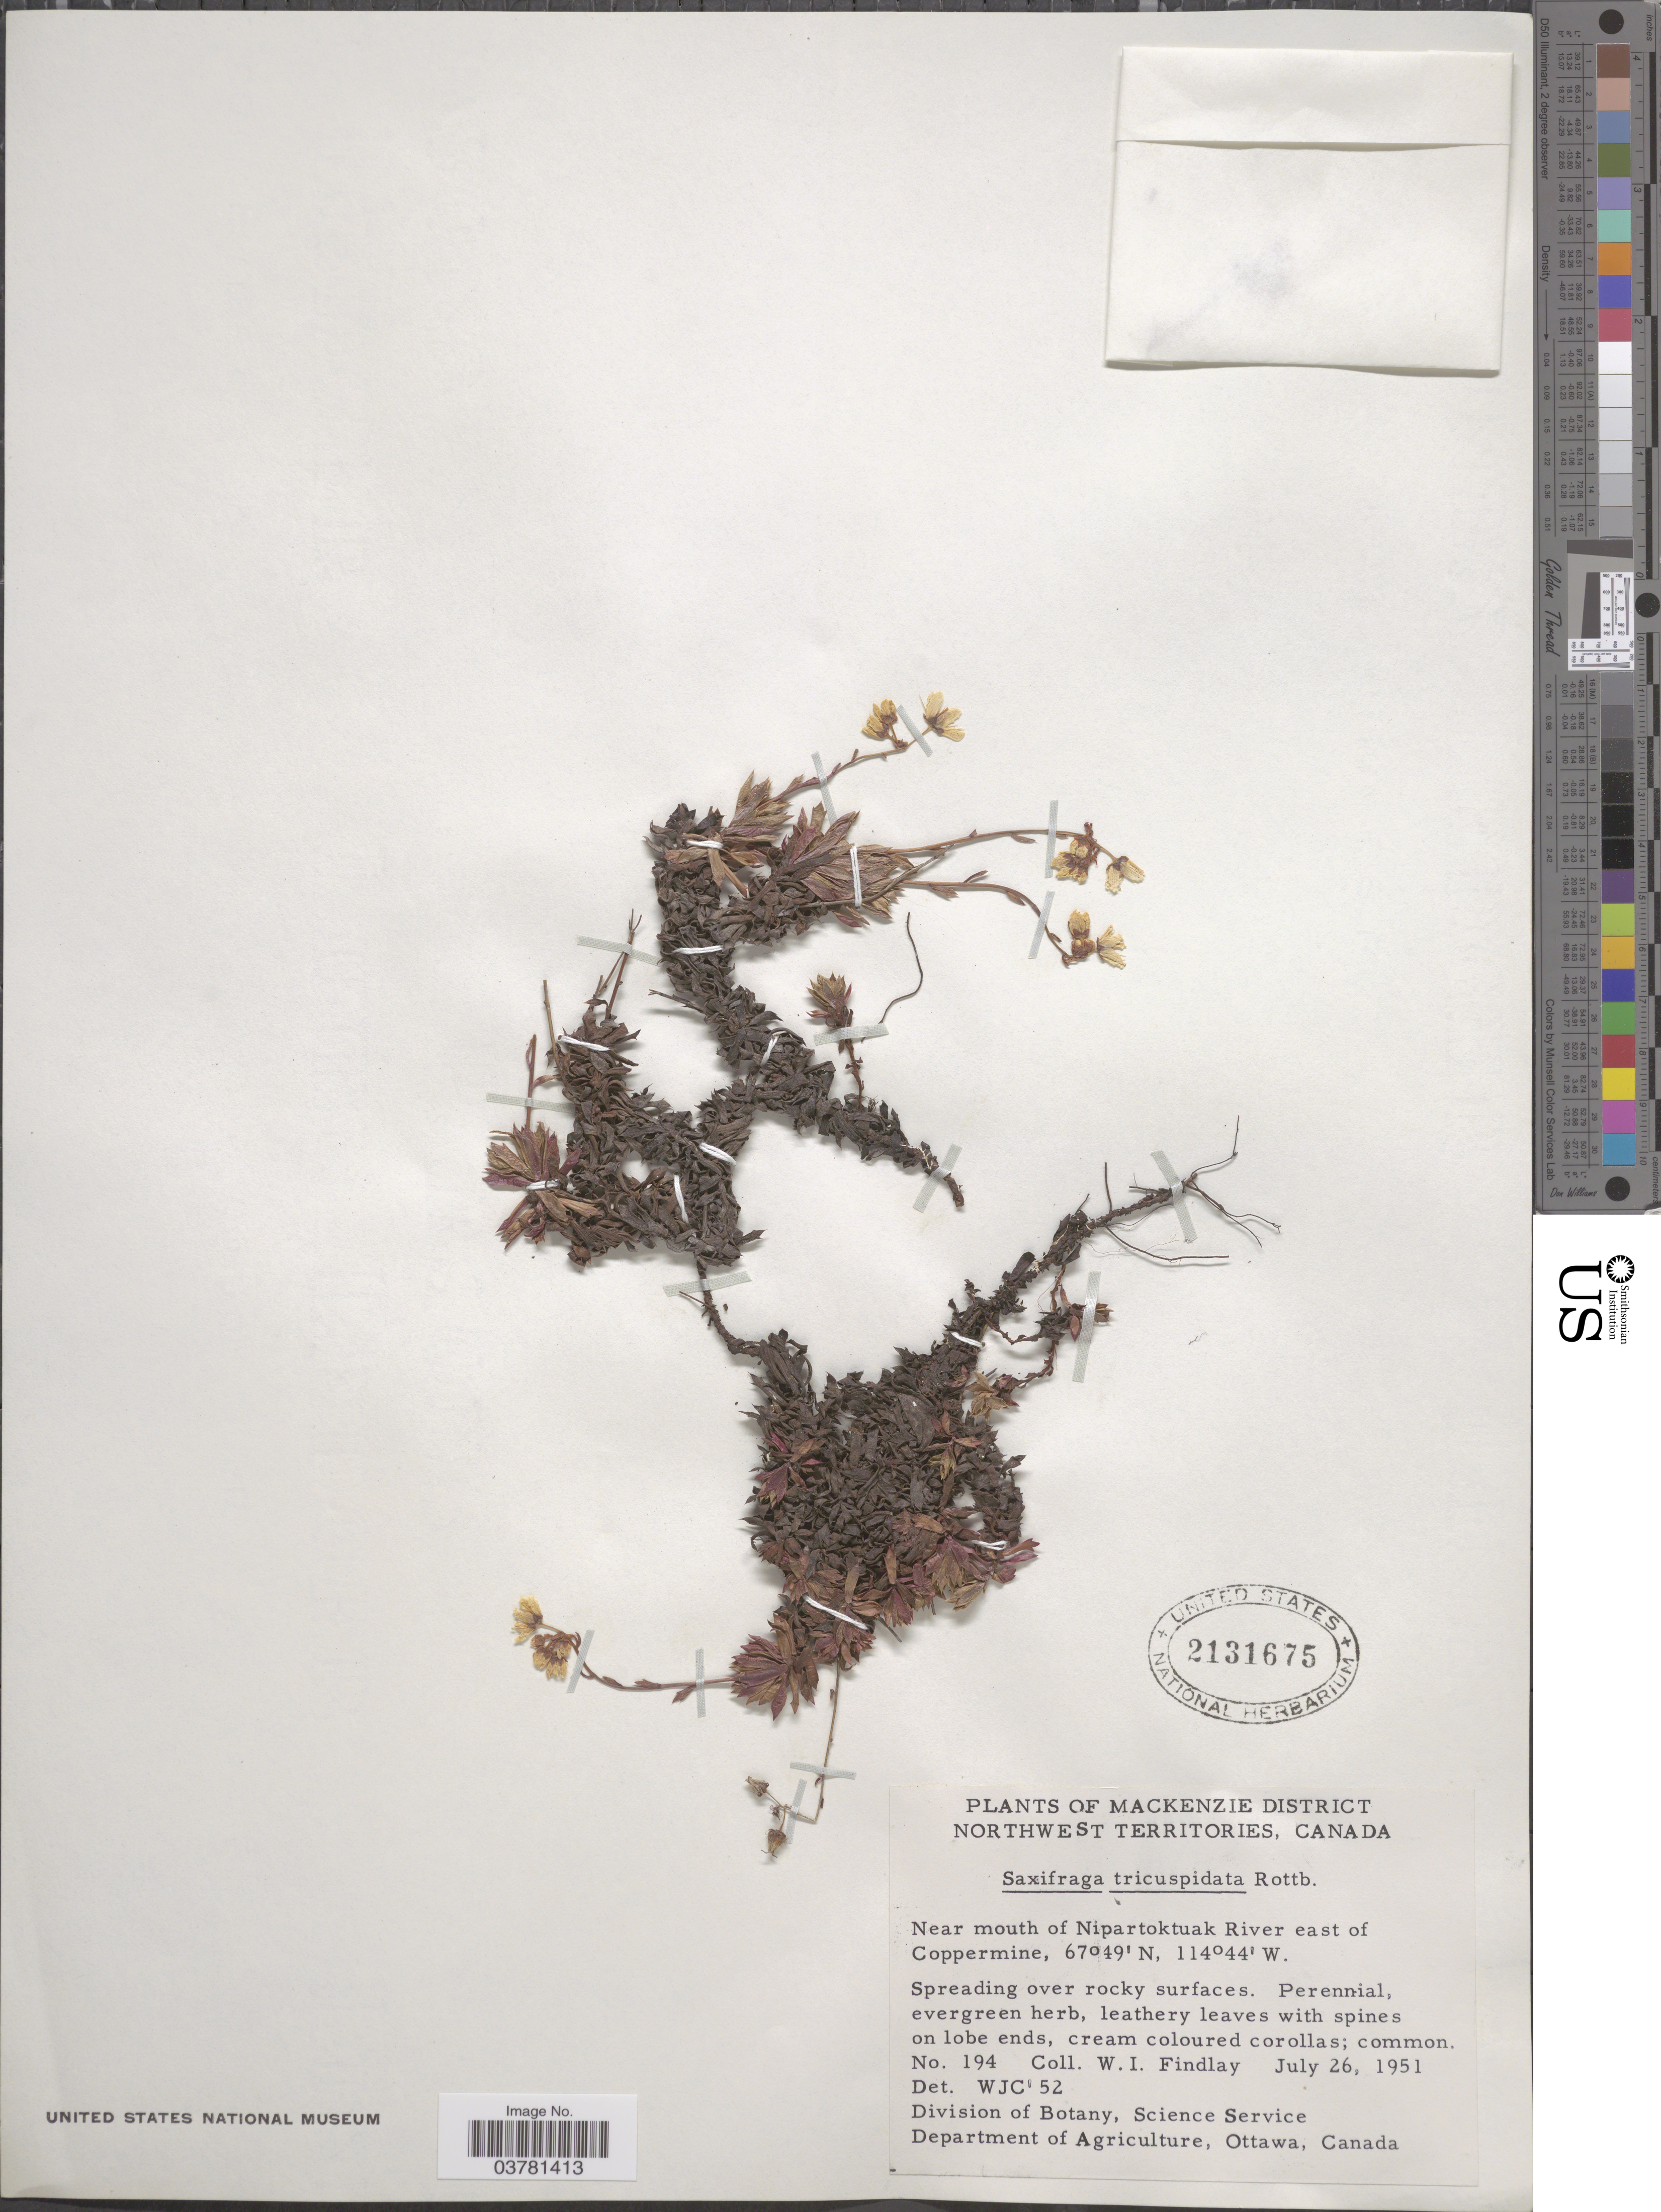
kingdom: Plantae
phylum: Tracheophyta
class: Magnoliopsida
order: Saxifragales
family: Saxifragaceae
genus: Saxifraga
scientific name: Saxifraga tricuspidata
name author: Rottb.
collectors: W. Findlay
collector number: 194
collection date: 1951-07-26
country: Canada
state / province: Northwest Territories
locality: Mackenzie District. Near mouth of Nipartoktuak River east of Coppermine.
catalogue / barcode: US 2131675